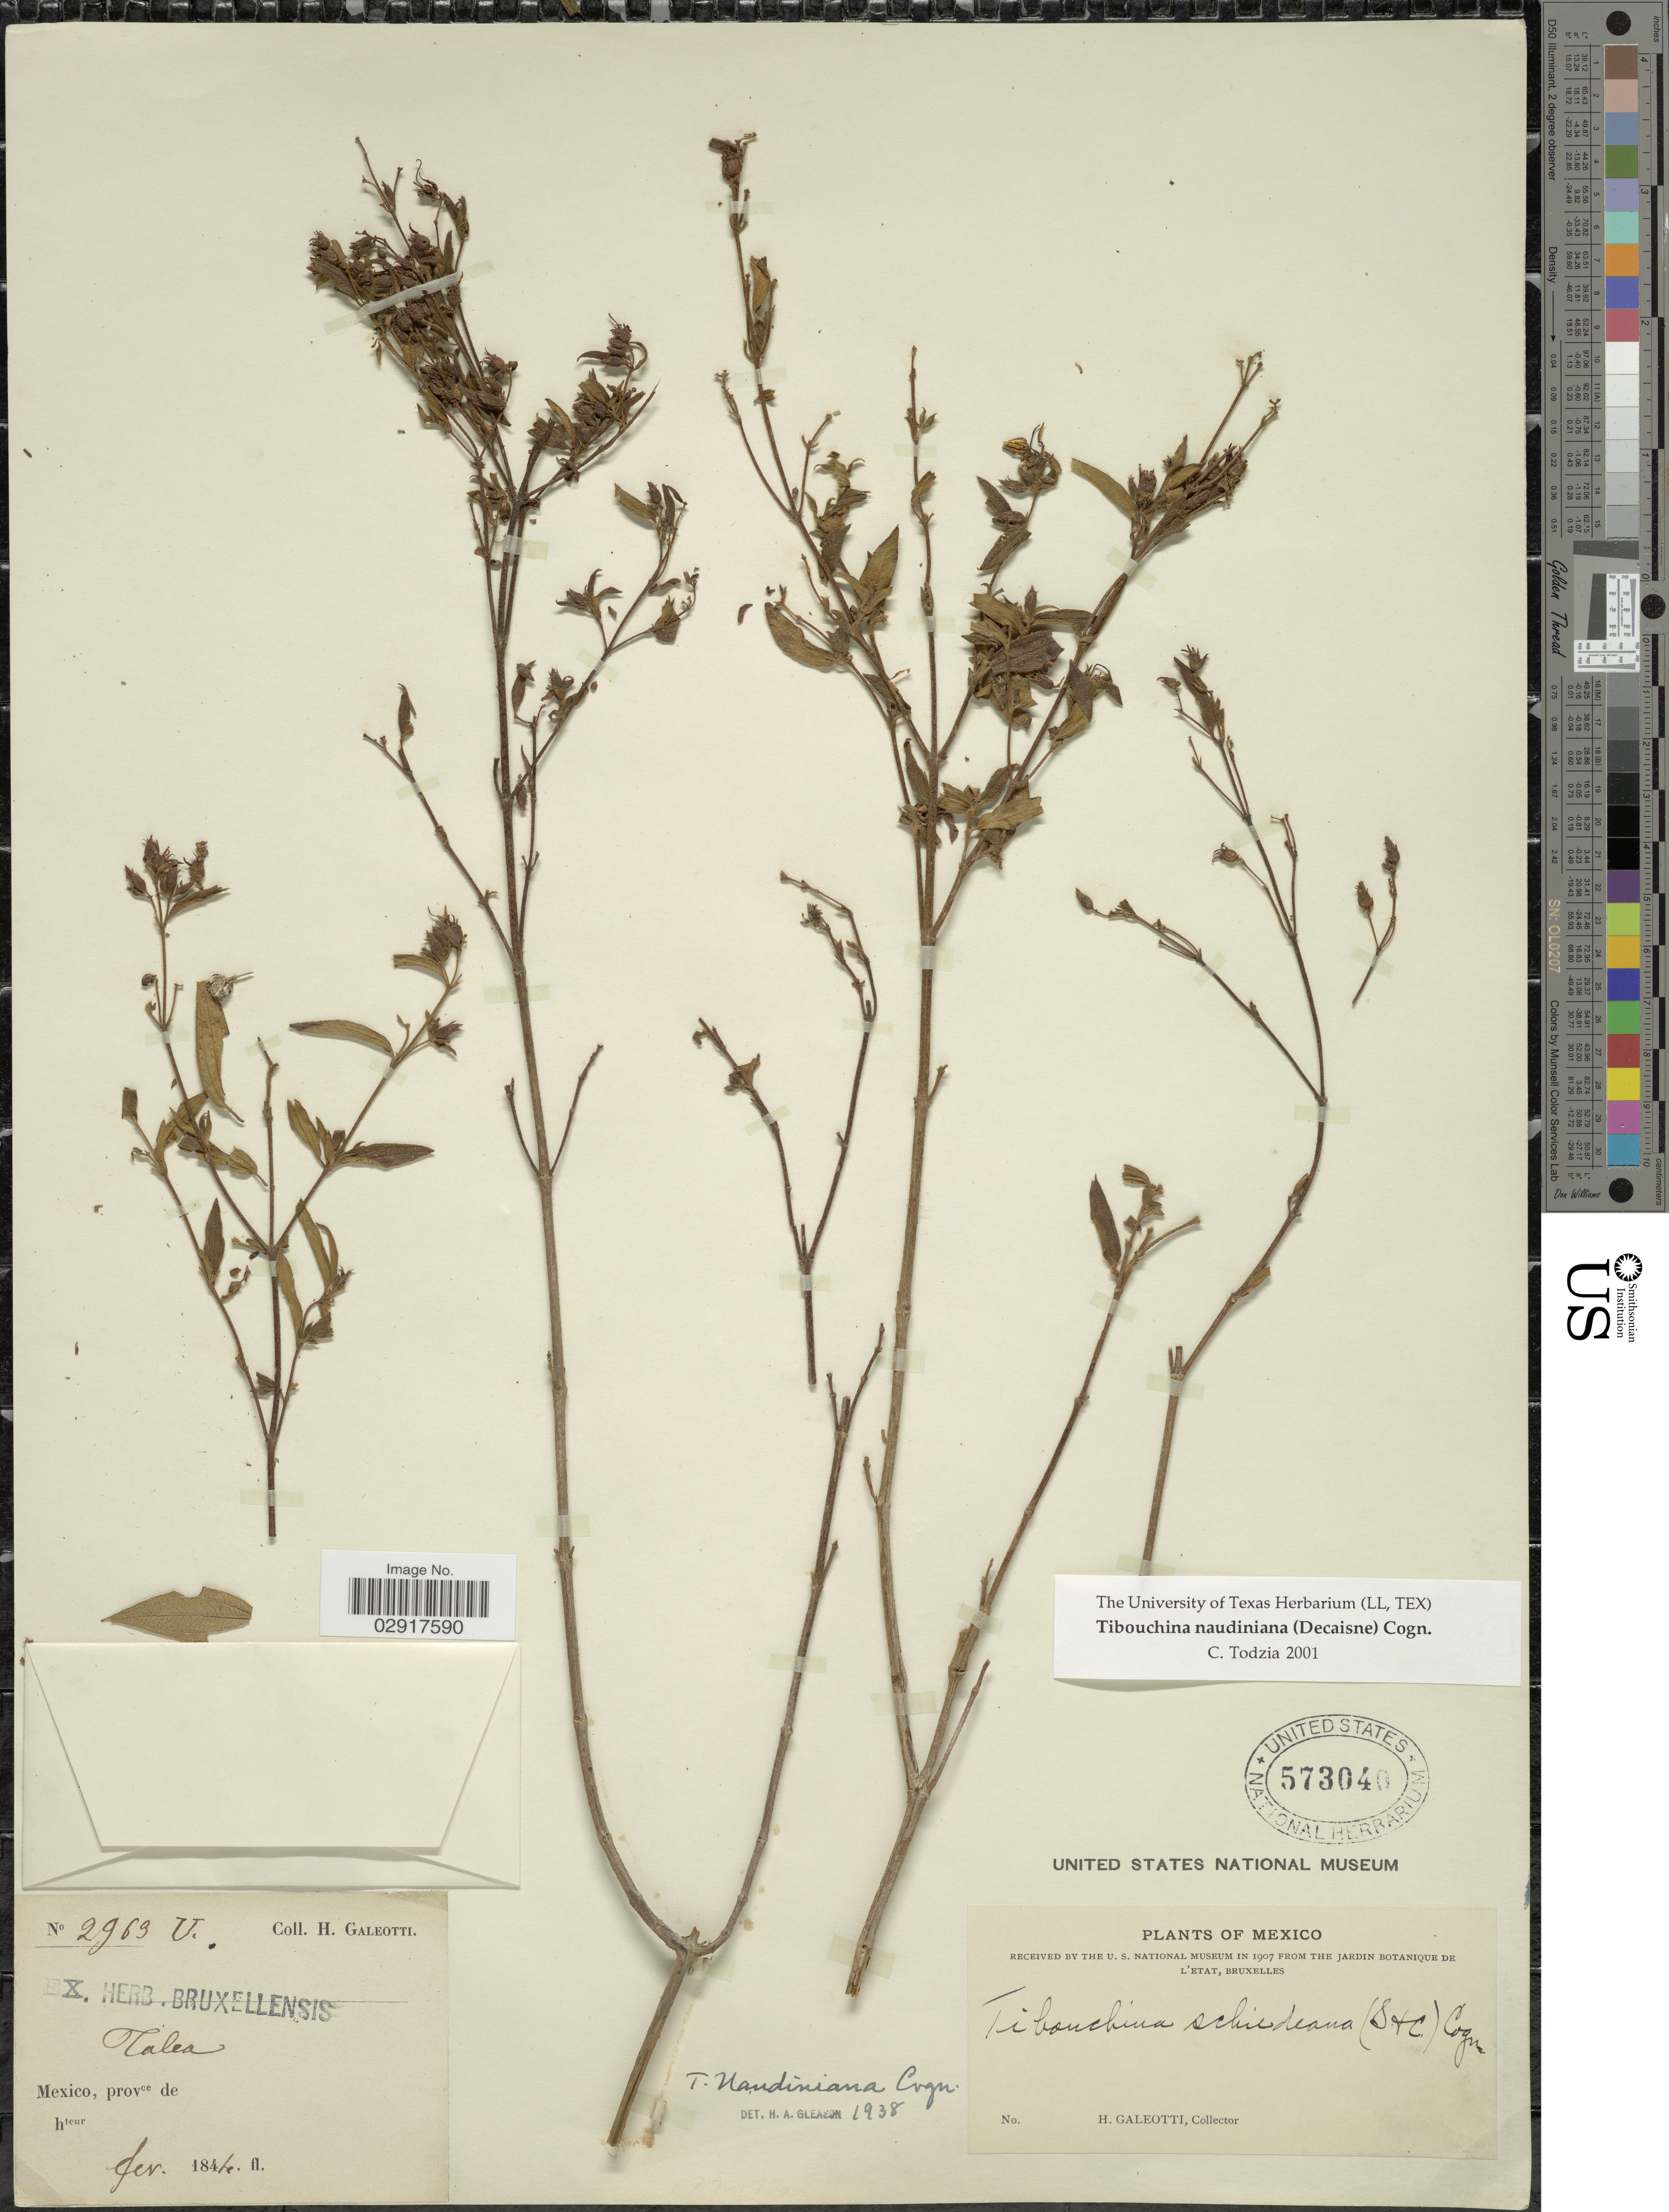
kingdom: Plantae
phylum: Tracheophyta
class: Magnoliopsida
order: Myrtales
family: Melastomataceae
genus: Chaetogastra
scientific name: Chaetogastra naudiniana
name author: Decne.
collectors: H. G. Galeotti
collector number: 2963U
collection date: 1844-02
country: Mexico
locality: Talea.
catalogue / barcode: US 573040